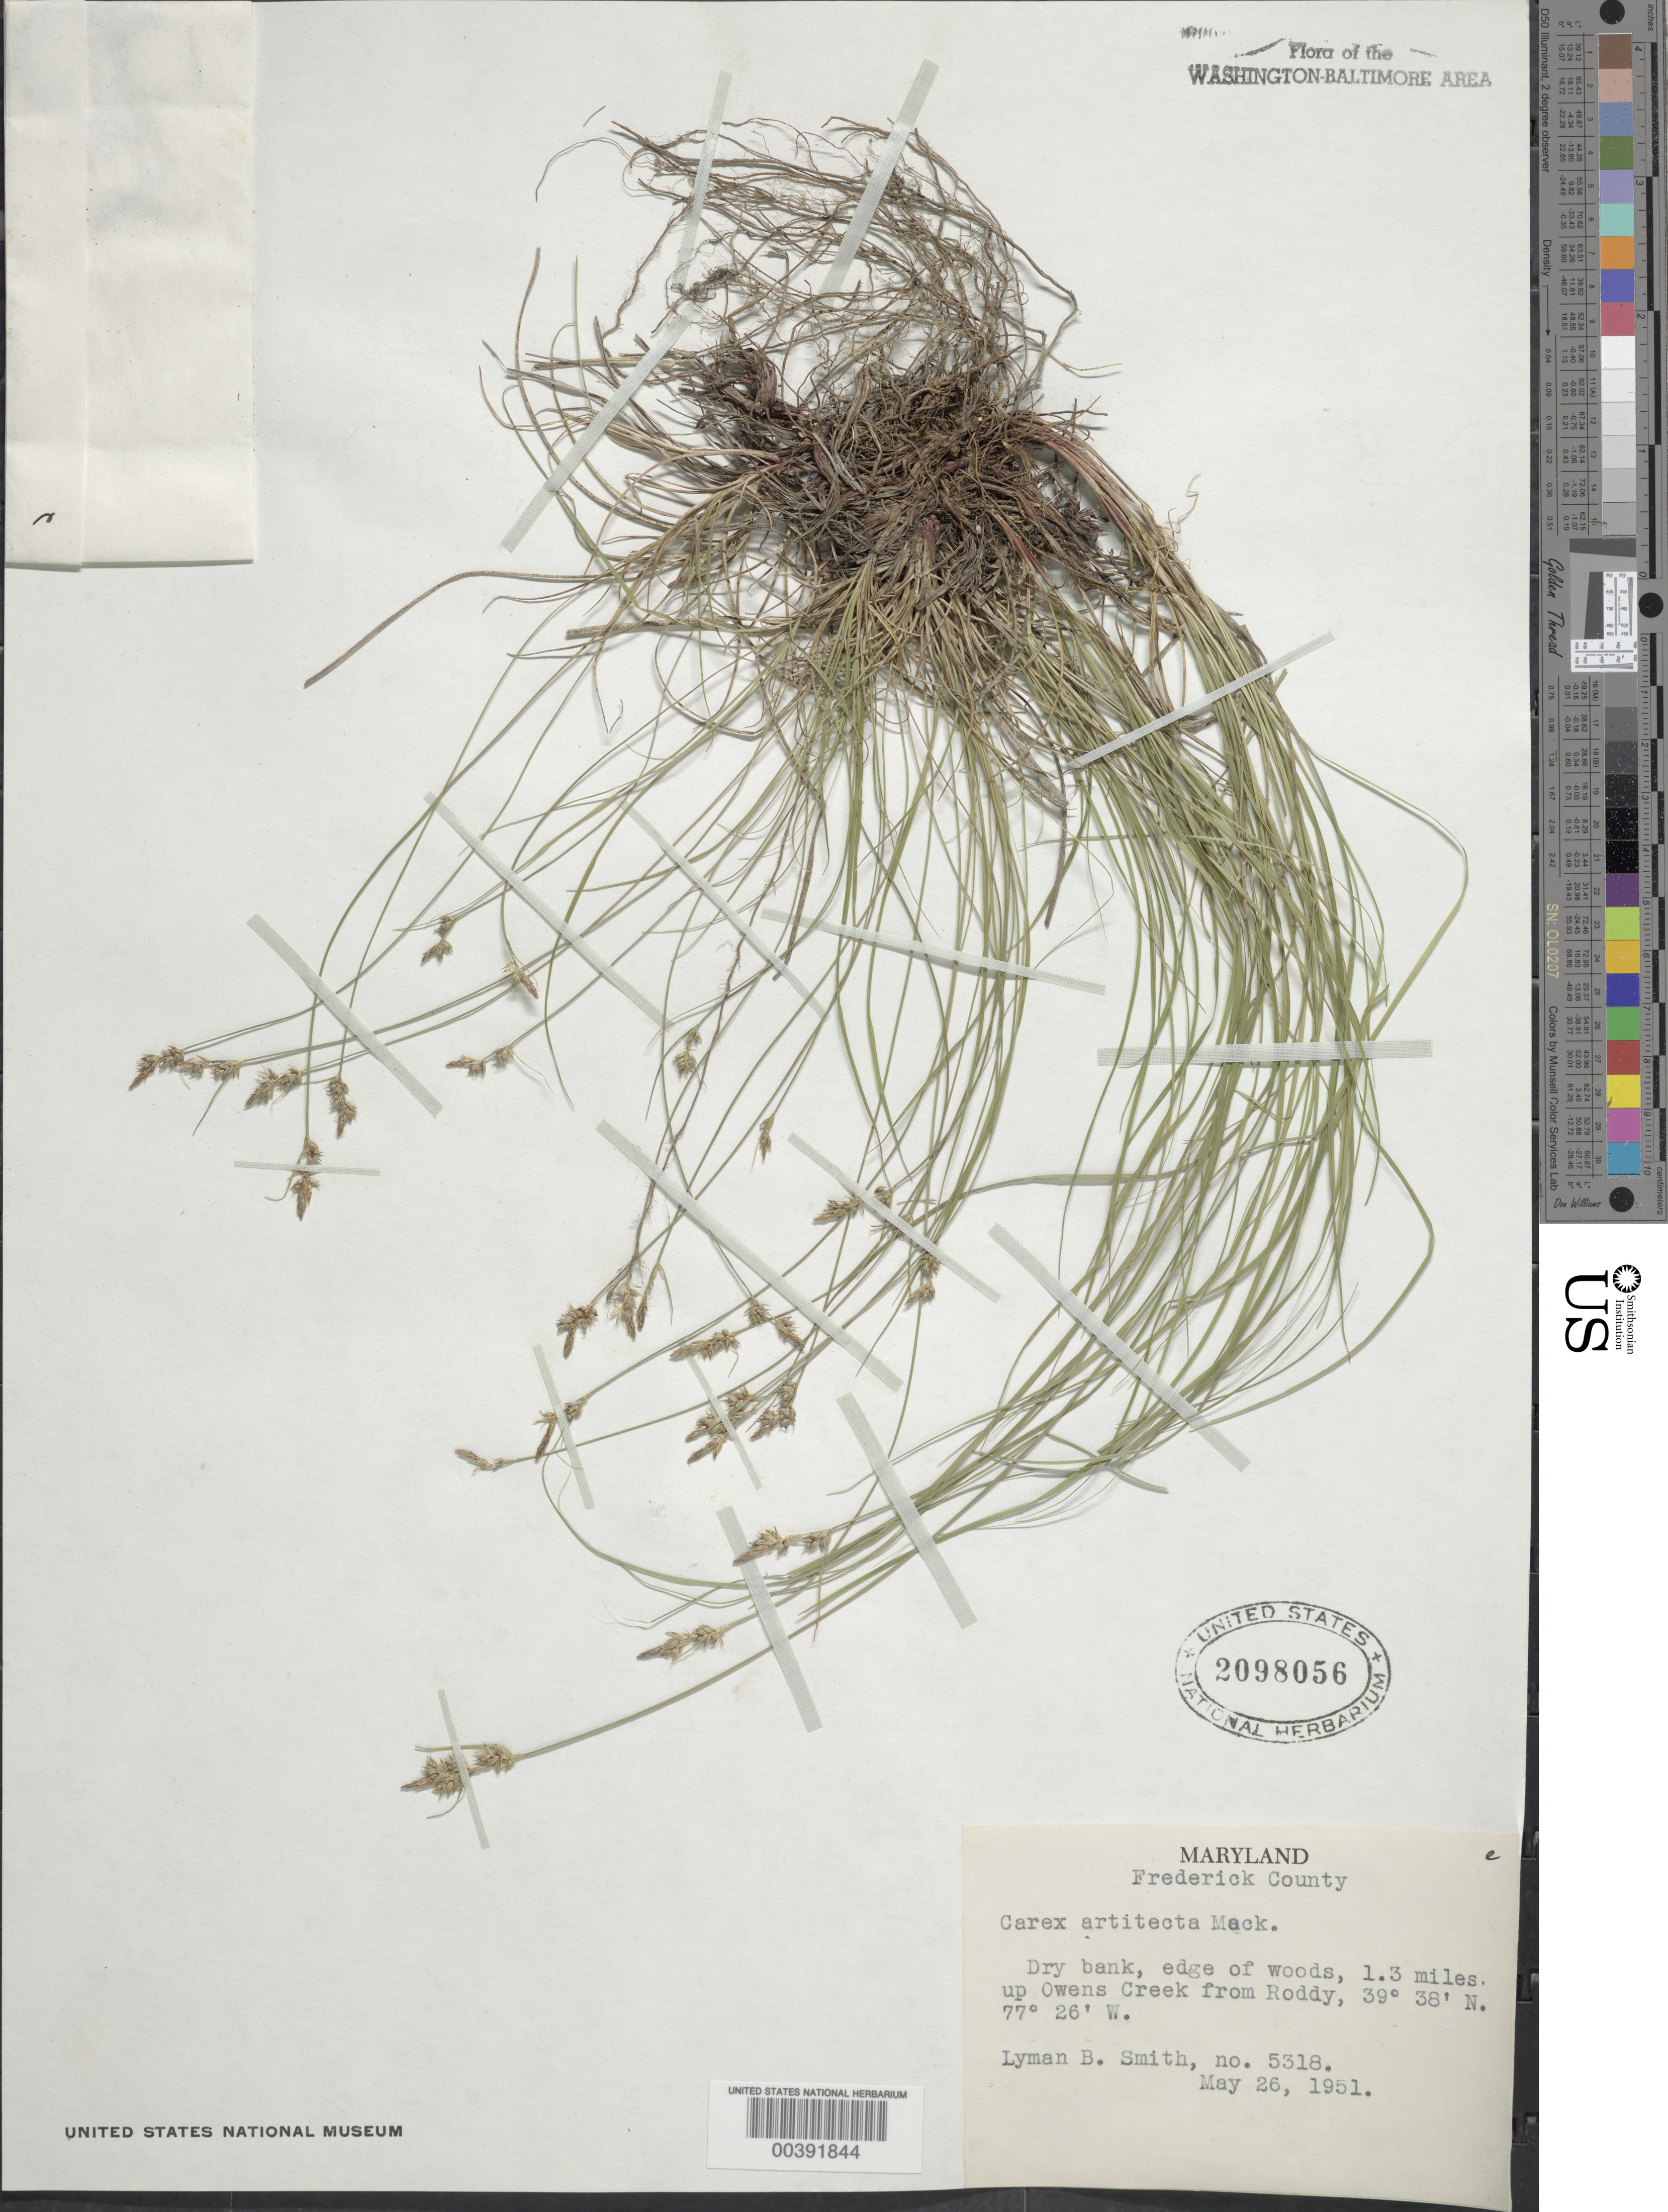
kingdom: Plantae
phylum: Tracheophyta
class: Liliopsida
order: Poales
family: Cyperaceae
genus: Carex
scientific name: Carex albicans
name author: Willd. ex Spreng.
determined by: Shetler, Stanwyn G., (US), NMNH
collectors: L. Smith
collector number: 5318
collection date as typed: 26 May 1951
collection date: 1951-05-26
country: United States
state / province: Maryland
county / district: Frederick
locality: Upstream from Roddy on Owens Creek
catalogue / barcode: US 2098056